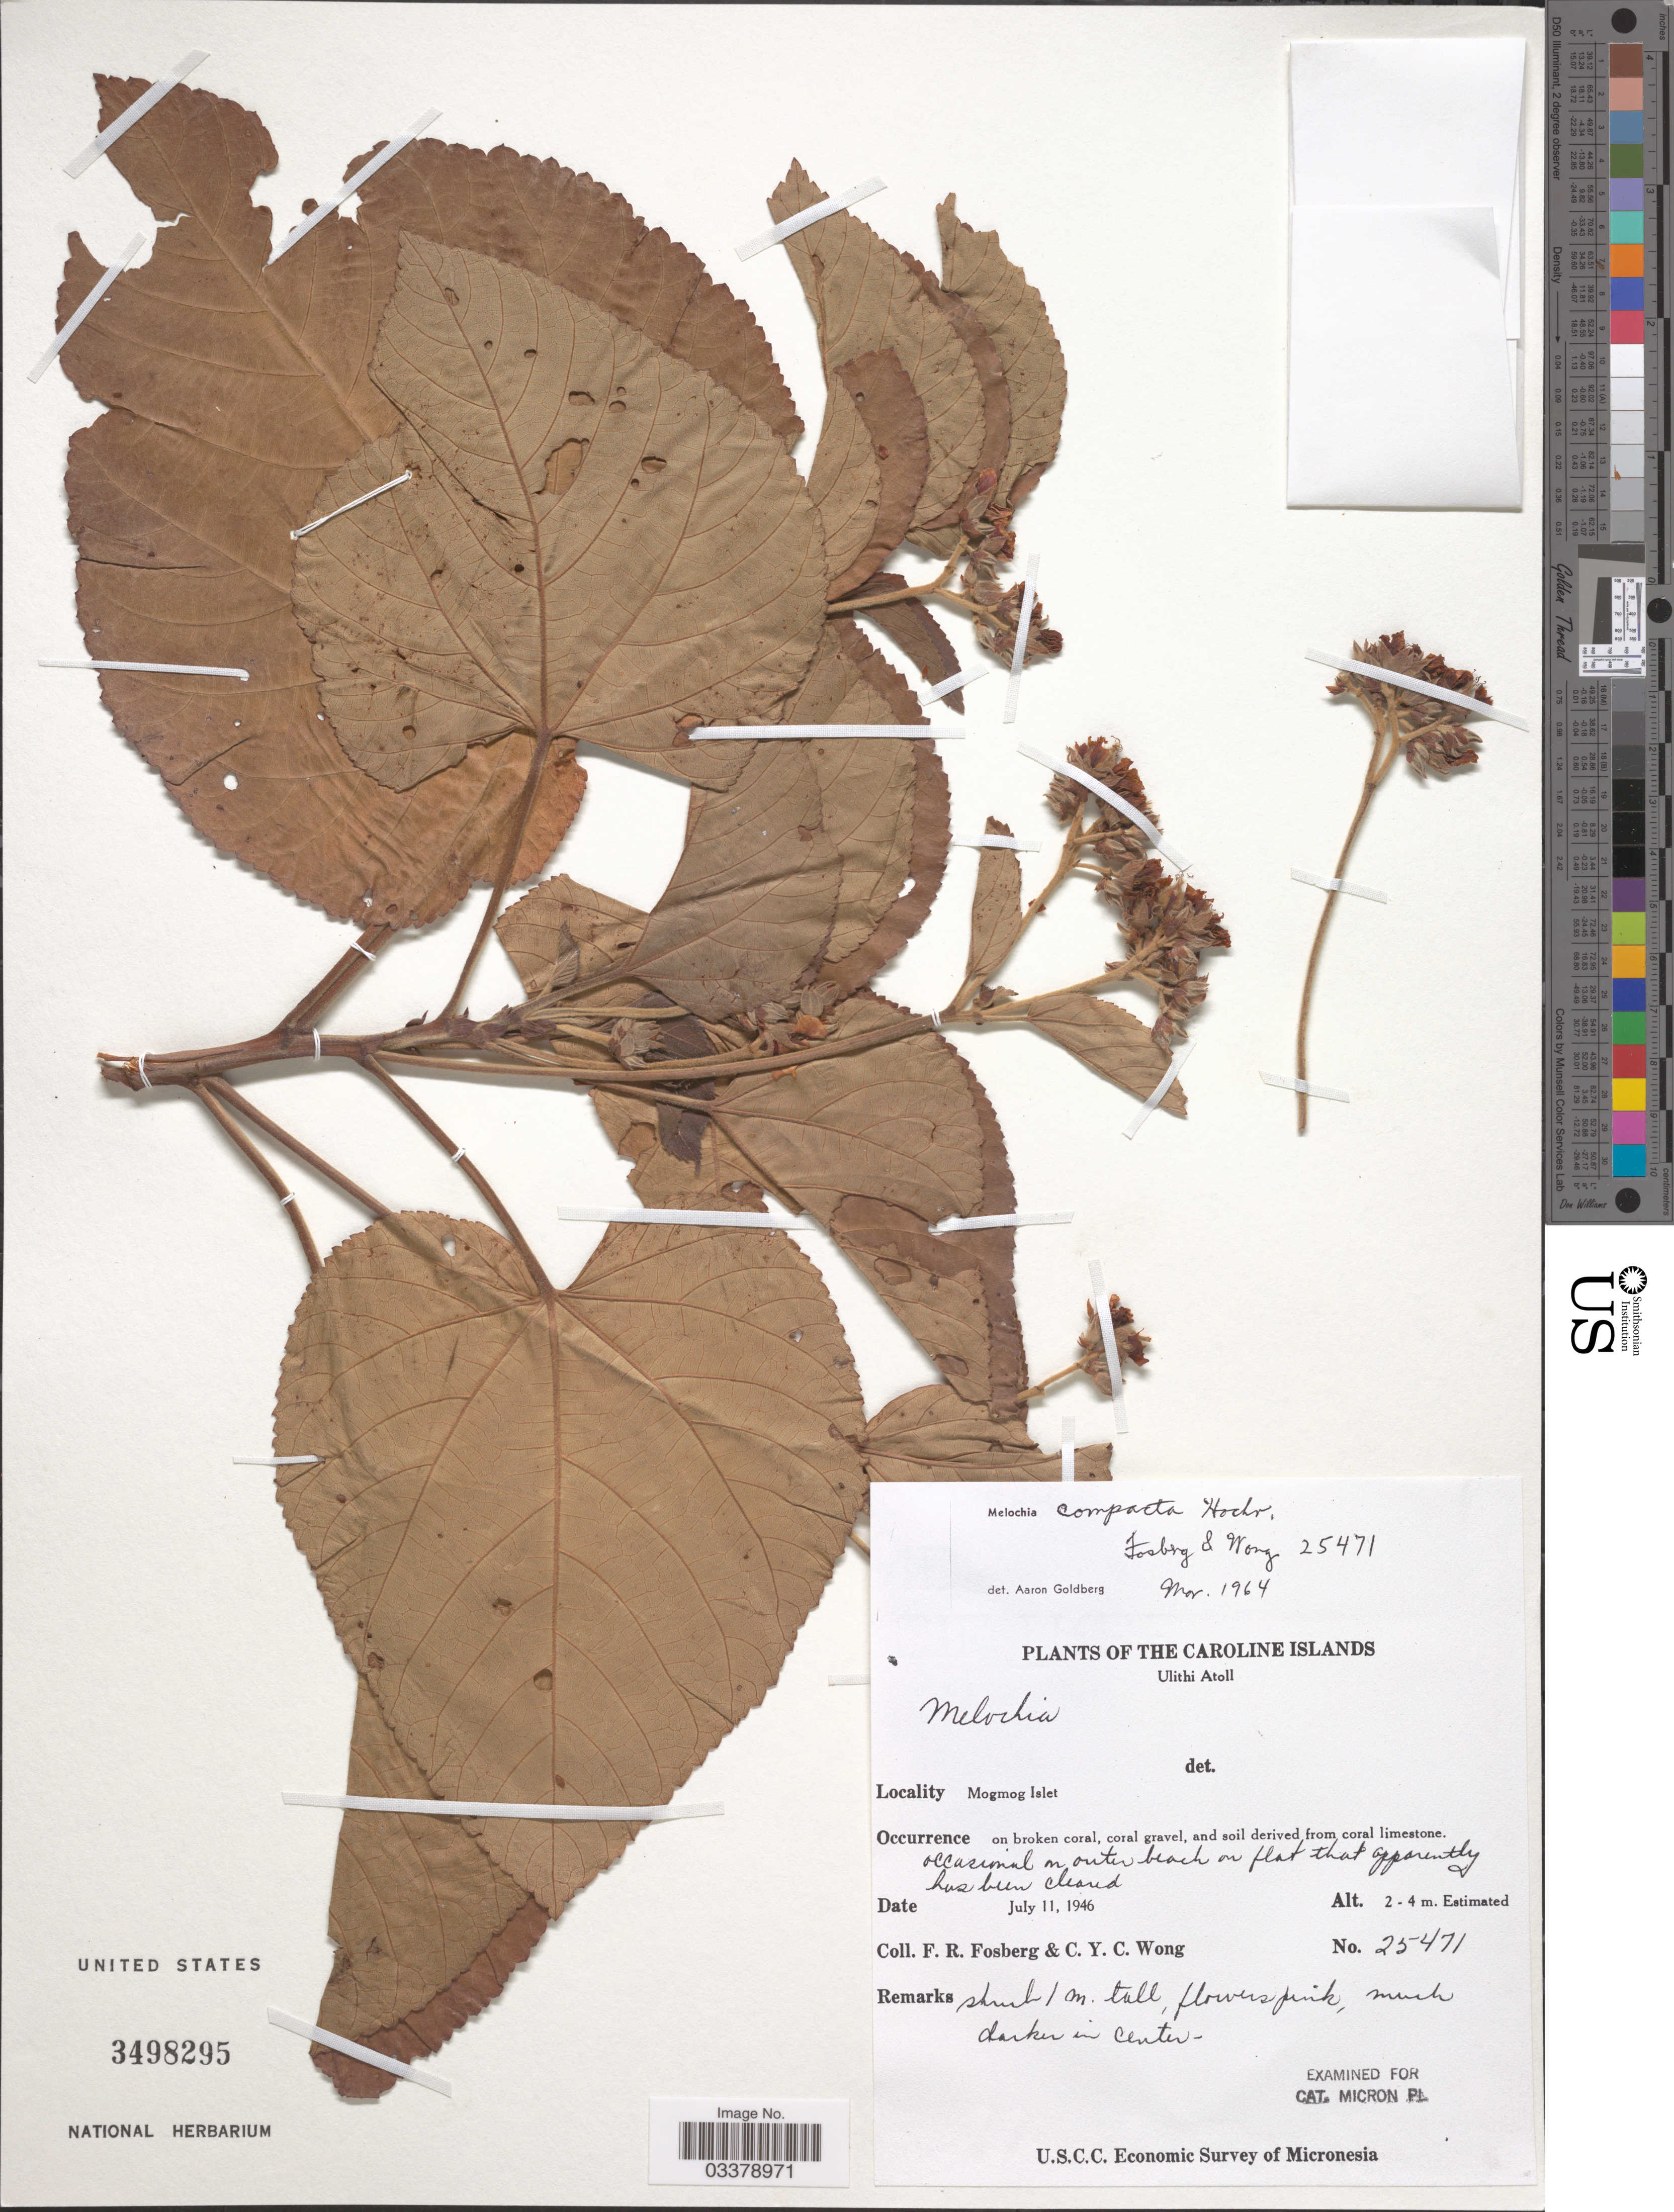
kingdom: Plantae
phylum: Tracheophyta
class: Magnoliopsida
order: Malvales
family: Malvaceae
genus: Melochia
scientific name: Melochia compacta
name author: Hochr.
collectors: F. R. Fosberg & C. Y. C. Wong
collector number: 25471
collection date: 1946-07-11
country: Micronesia, Federated States of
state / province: Yap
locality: The Caroline Islands, Ulitihi Atoll, Mogmog Islet.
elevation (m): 2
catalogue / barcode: US 3498295